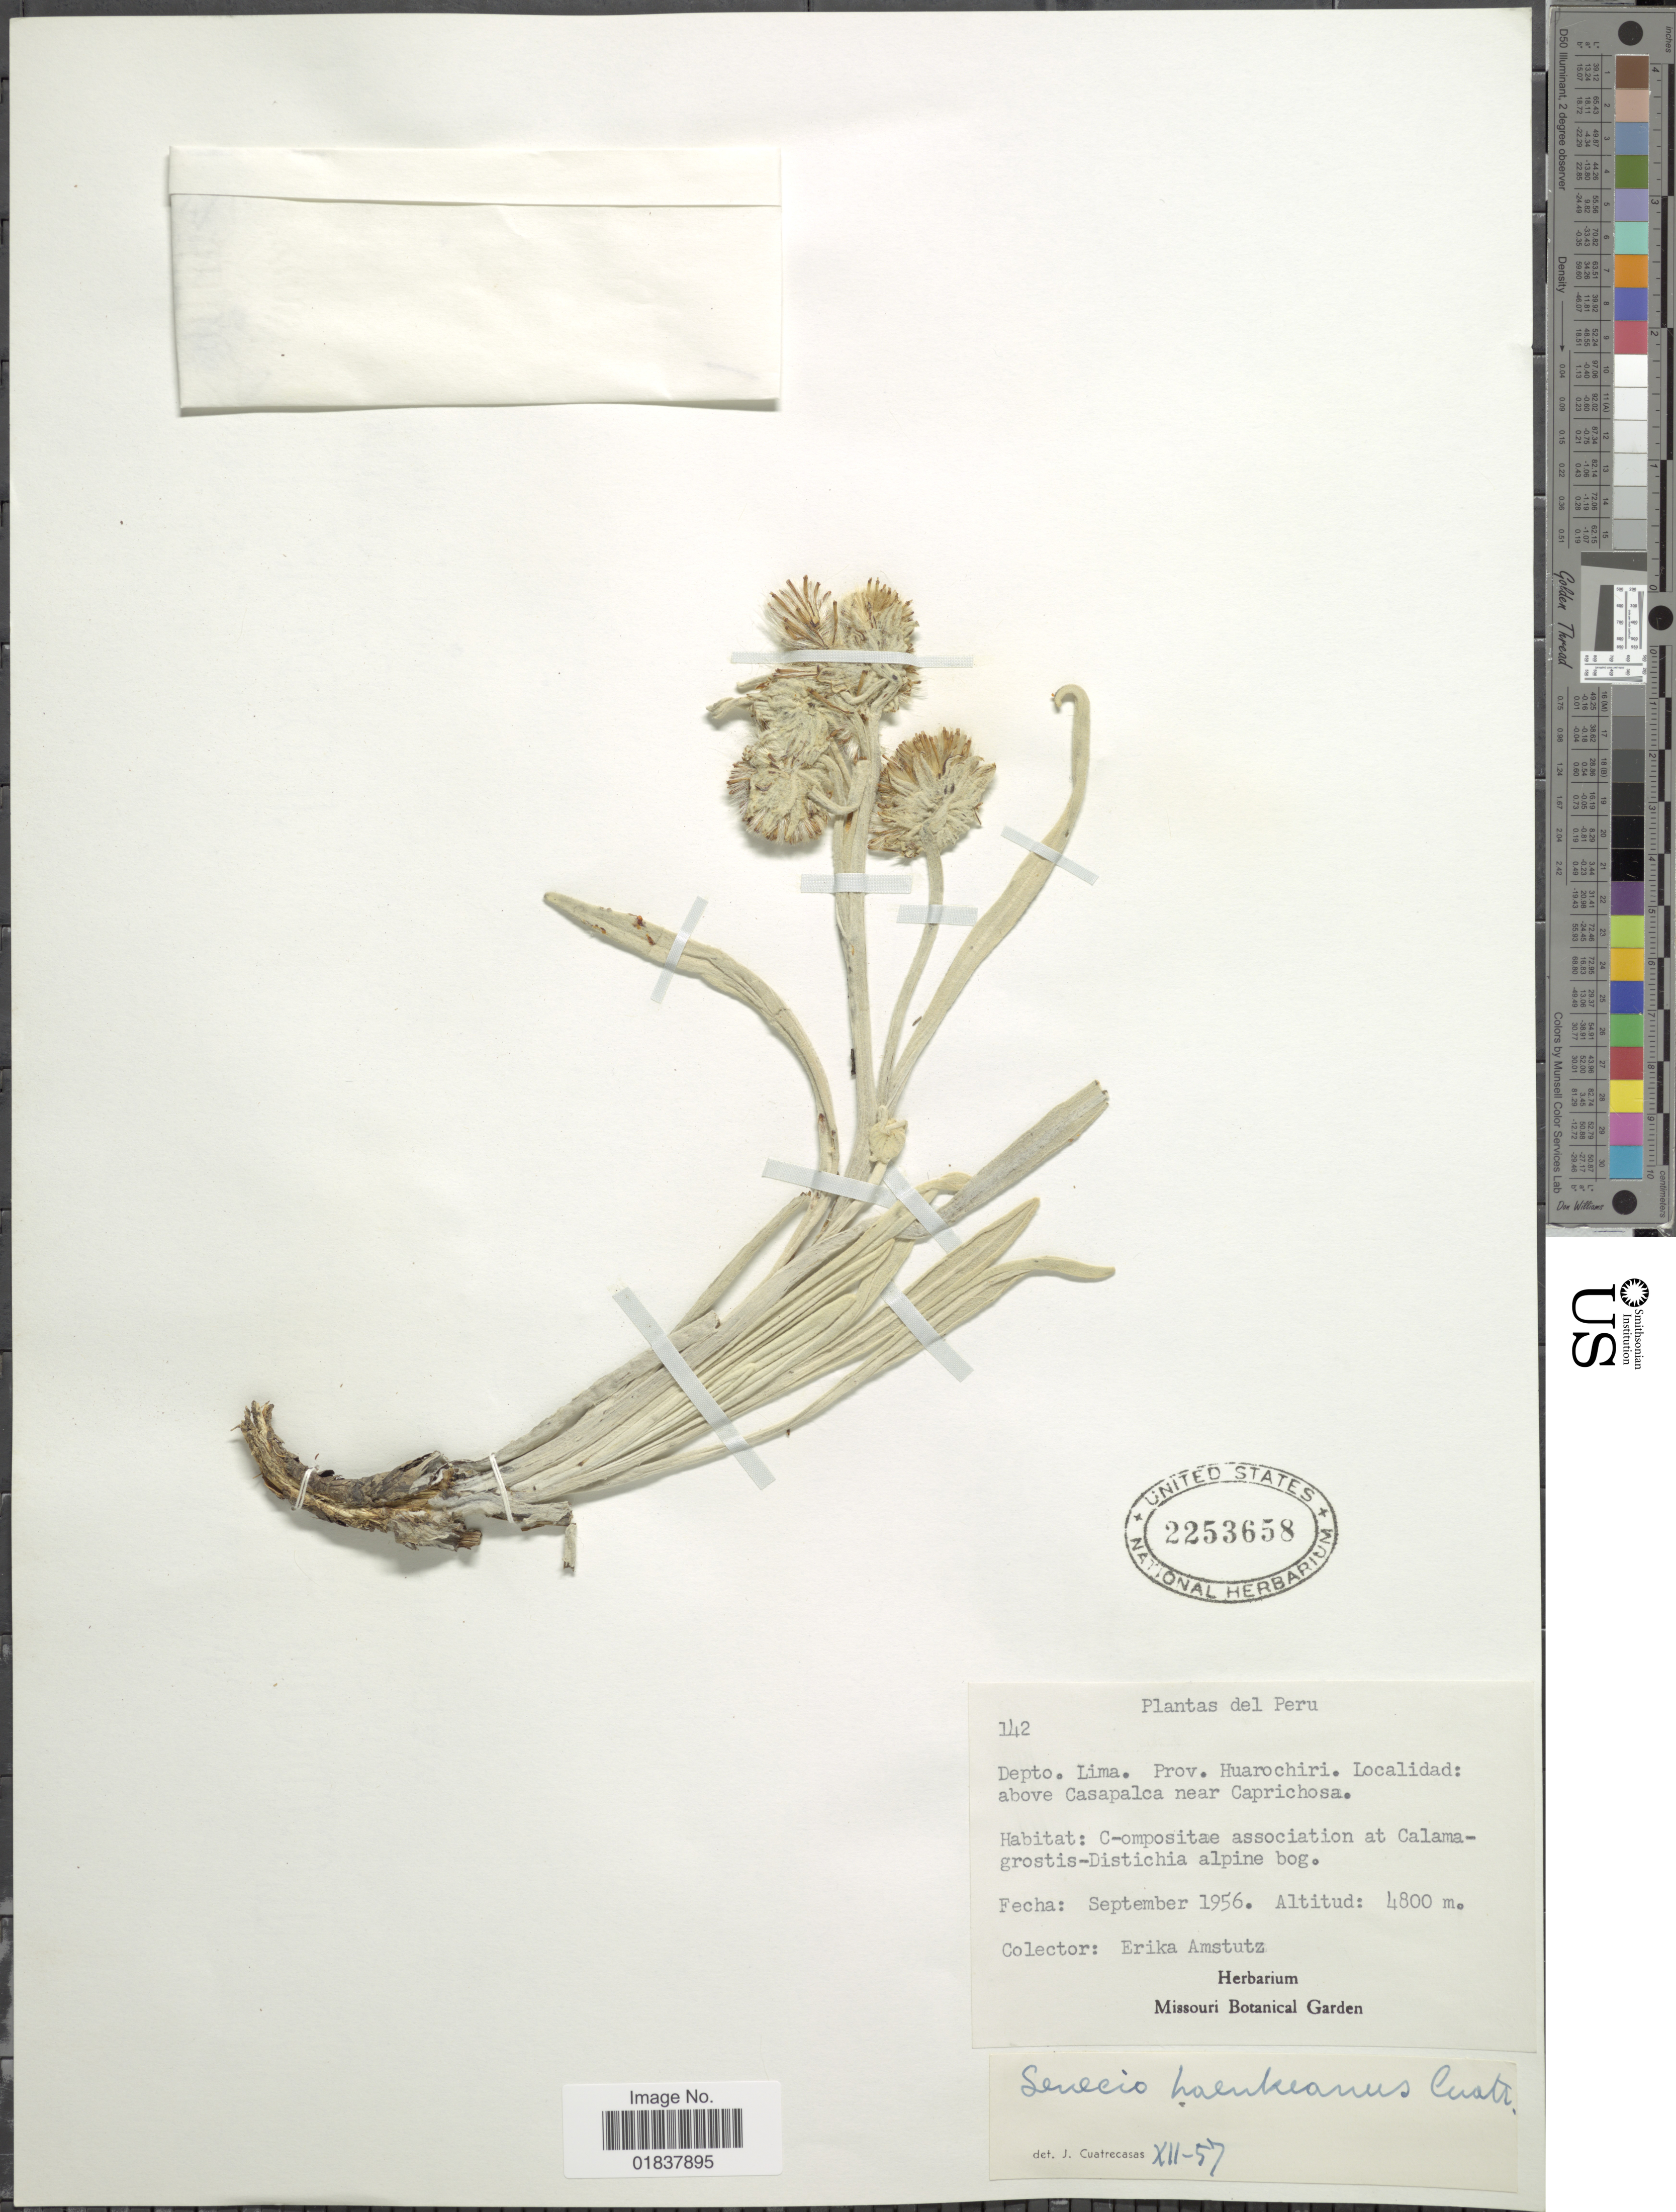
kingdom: Plantae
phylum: Tracheophyta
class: Magnoliopsida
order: Asterales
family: Asteraceae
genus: Senecio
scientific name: Senecio haenkeanus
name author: Cuatrec.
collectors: E. Amstutz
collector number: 142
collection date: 1956-09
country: Peru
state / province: Lima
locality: Prov. Haurochiri, above Casapalca near Caprichosa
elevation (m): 4800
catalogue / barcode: US 2253658